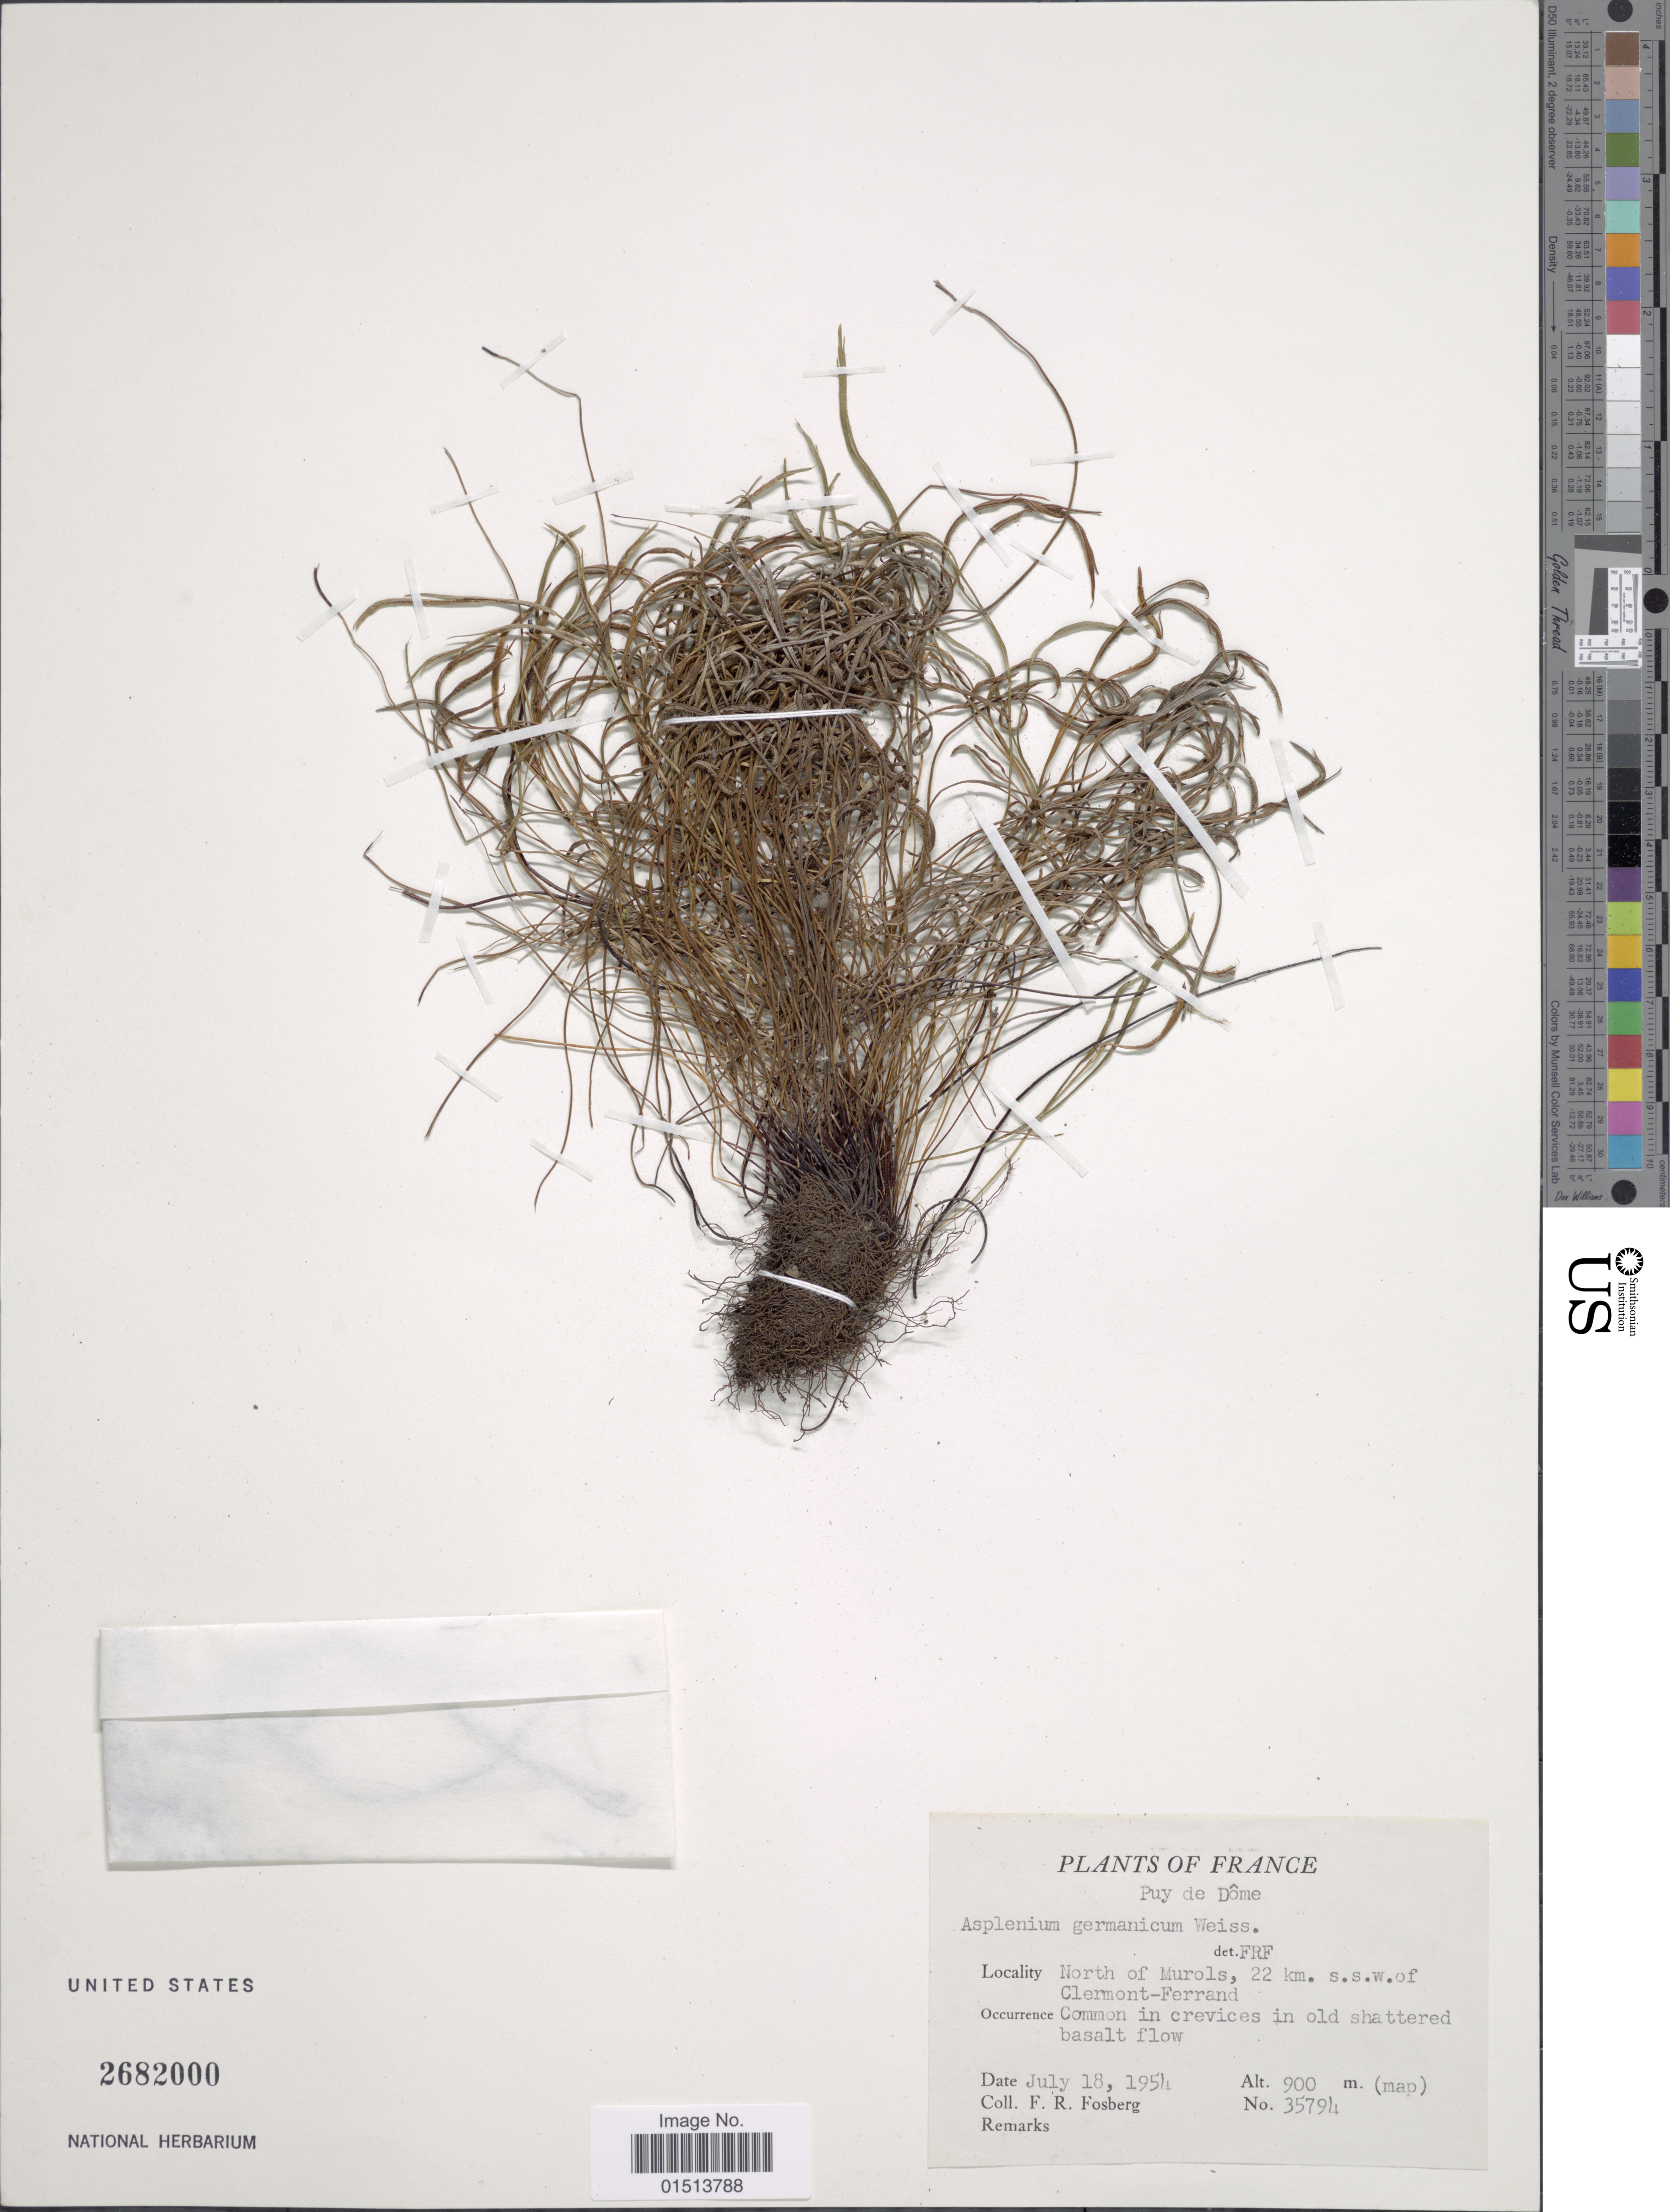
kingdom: Plantae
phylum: Tracheophyta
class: Polypodiopsida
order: Polypodiales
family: Aspleniaceae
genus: Asplenium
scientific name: Asplenium germanicum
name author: Weis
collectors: F. R. Fosberg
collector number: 35794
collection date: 1954-07-18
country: France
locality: Puy de Dôme, north of Murols, 22 km. s.s.w. of Clemont-Ferrand.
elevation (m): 900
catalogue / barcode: US 2682000